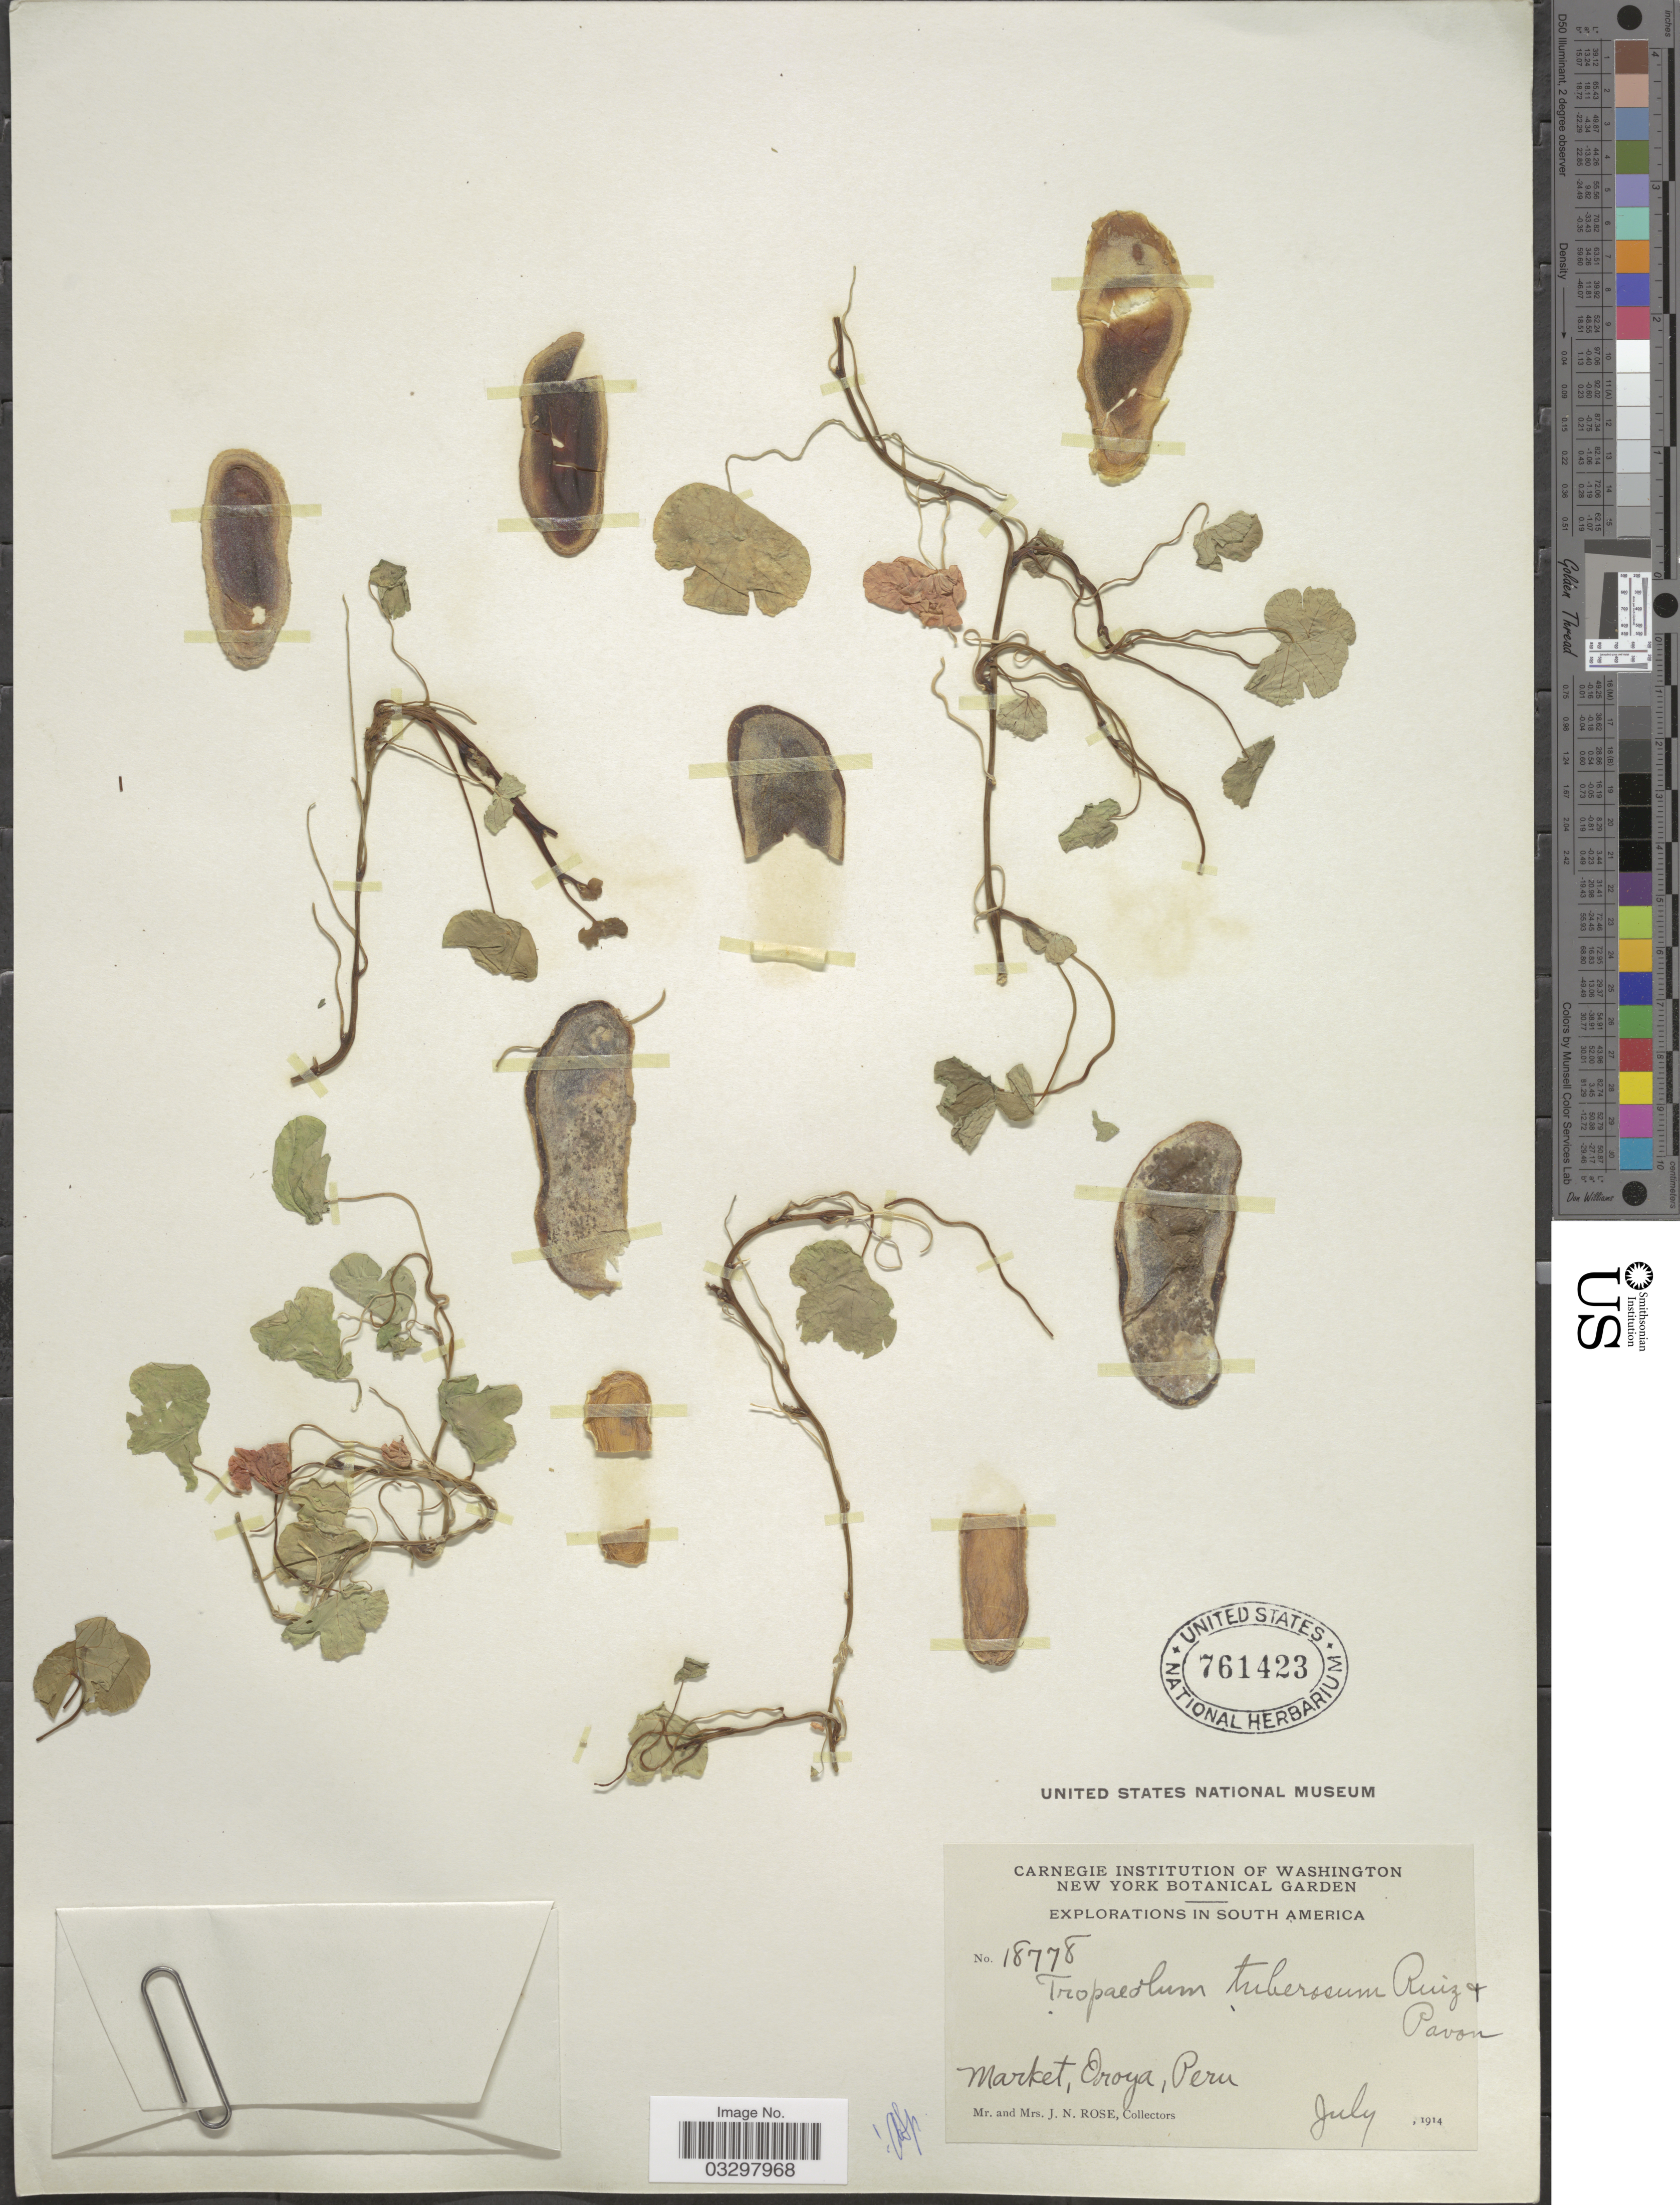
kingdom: Plantae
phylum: Tracheophyta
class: Magnoliopsida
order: Brassicales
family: Tropaeolaceae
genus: Tropaeolum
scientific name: Tropaeolum tuberosum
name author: Ruiz & Pav.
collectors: J. N. Rose & L. B. Rose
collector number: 18778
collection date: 1914-07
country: Peru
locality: Market, Oroya.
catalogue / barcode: US 761423